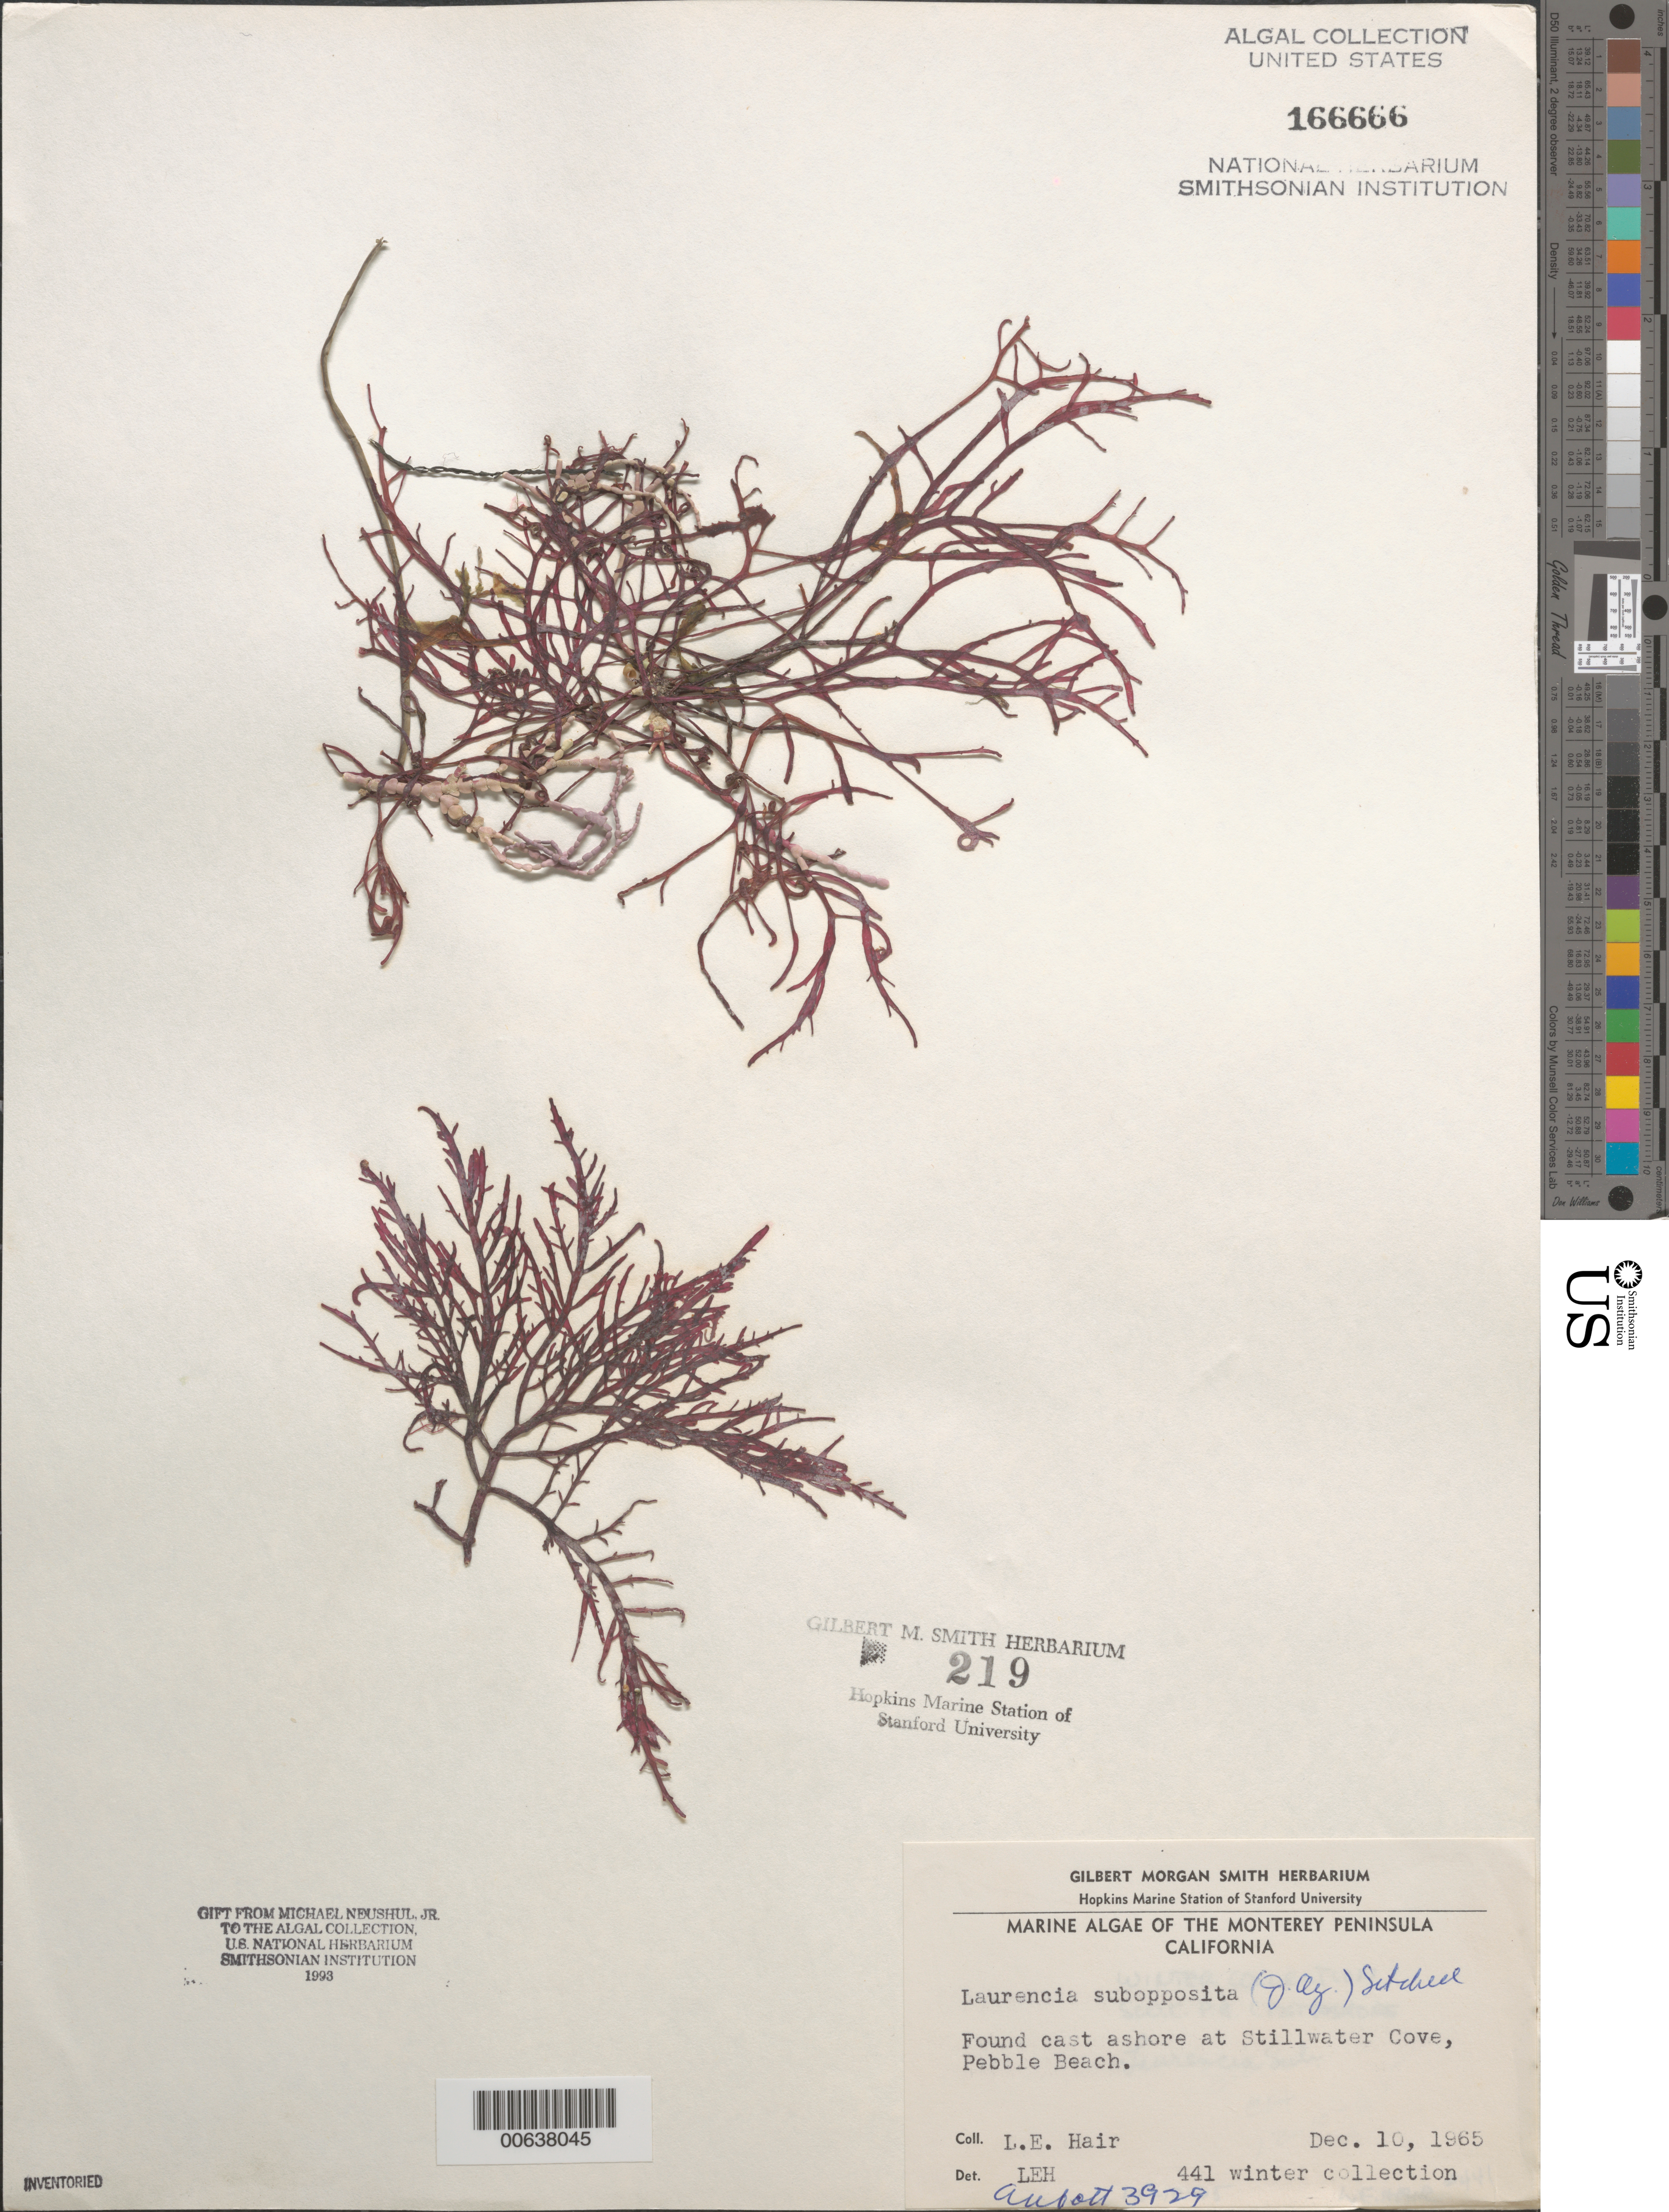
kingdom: Plantae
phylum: Rhodophyta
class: Florideophyceae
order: Ceramiales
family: Rhodomelaceae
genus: Laurencia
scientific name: Laurencia subopposita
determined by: Hair, L. E.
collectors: L. Hair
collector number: LEH 441 & IAA 3929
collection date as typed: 10 Dec 1965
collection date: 1965-12-10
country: United States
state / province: California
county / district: Monterey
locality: Stillwater Cove, Pebble Beach, Monterey Peninsula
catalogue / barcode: US 166666